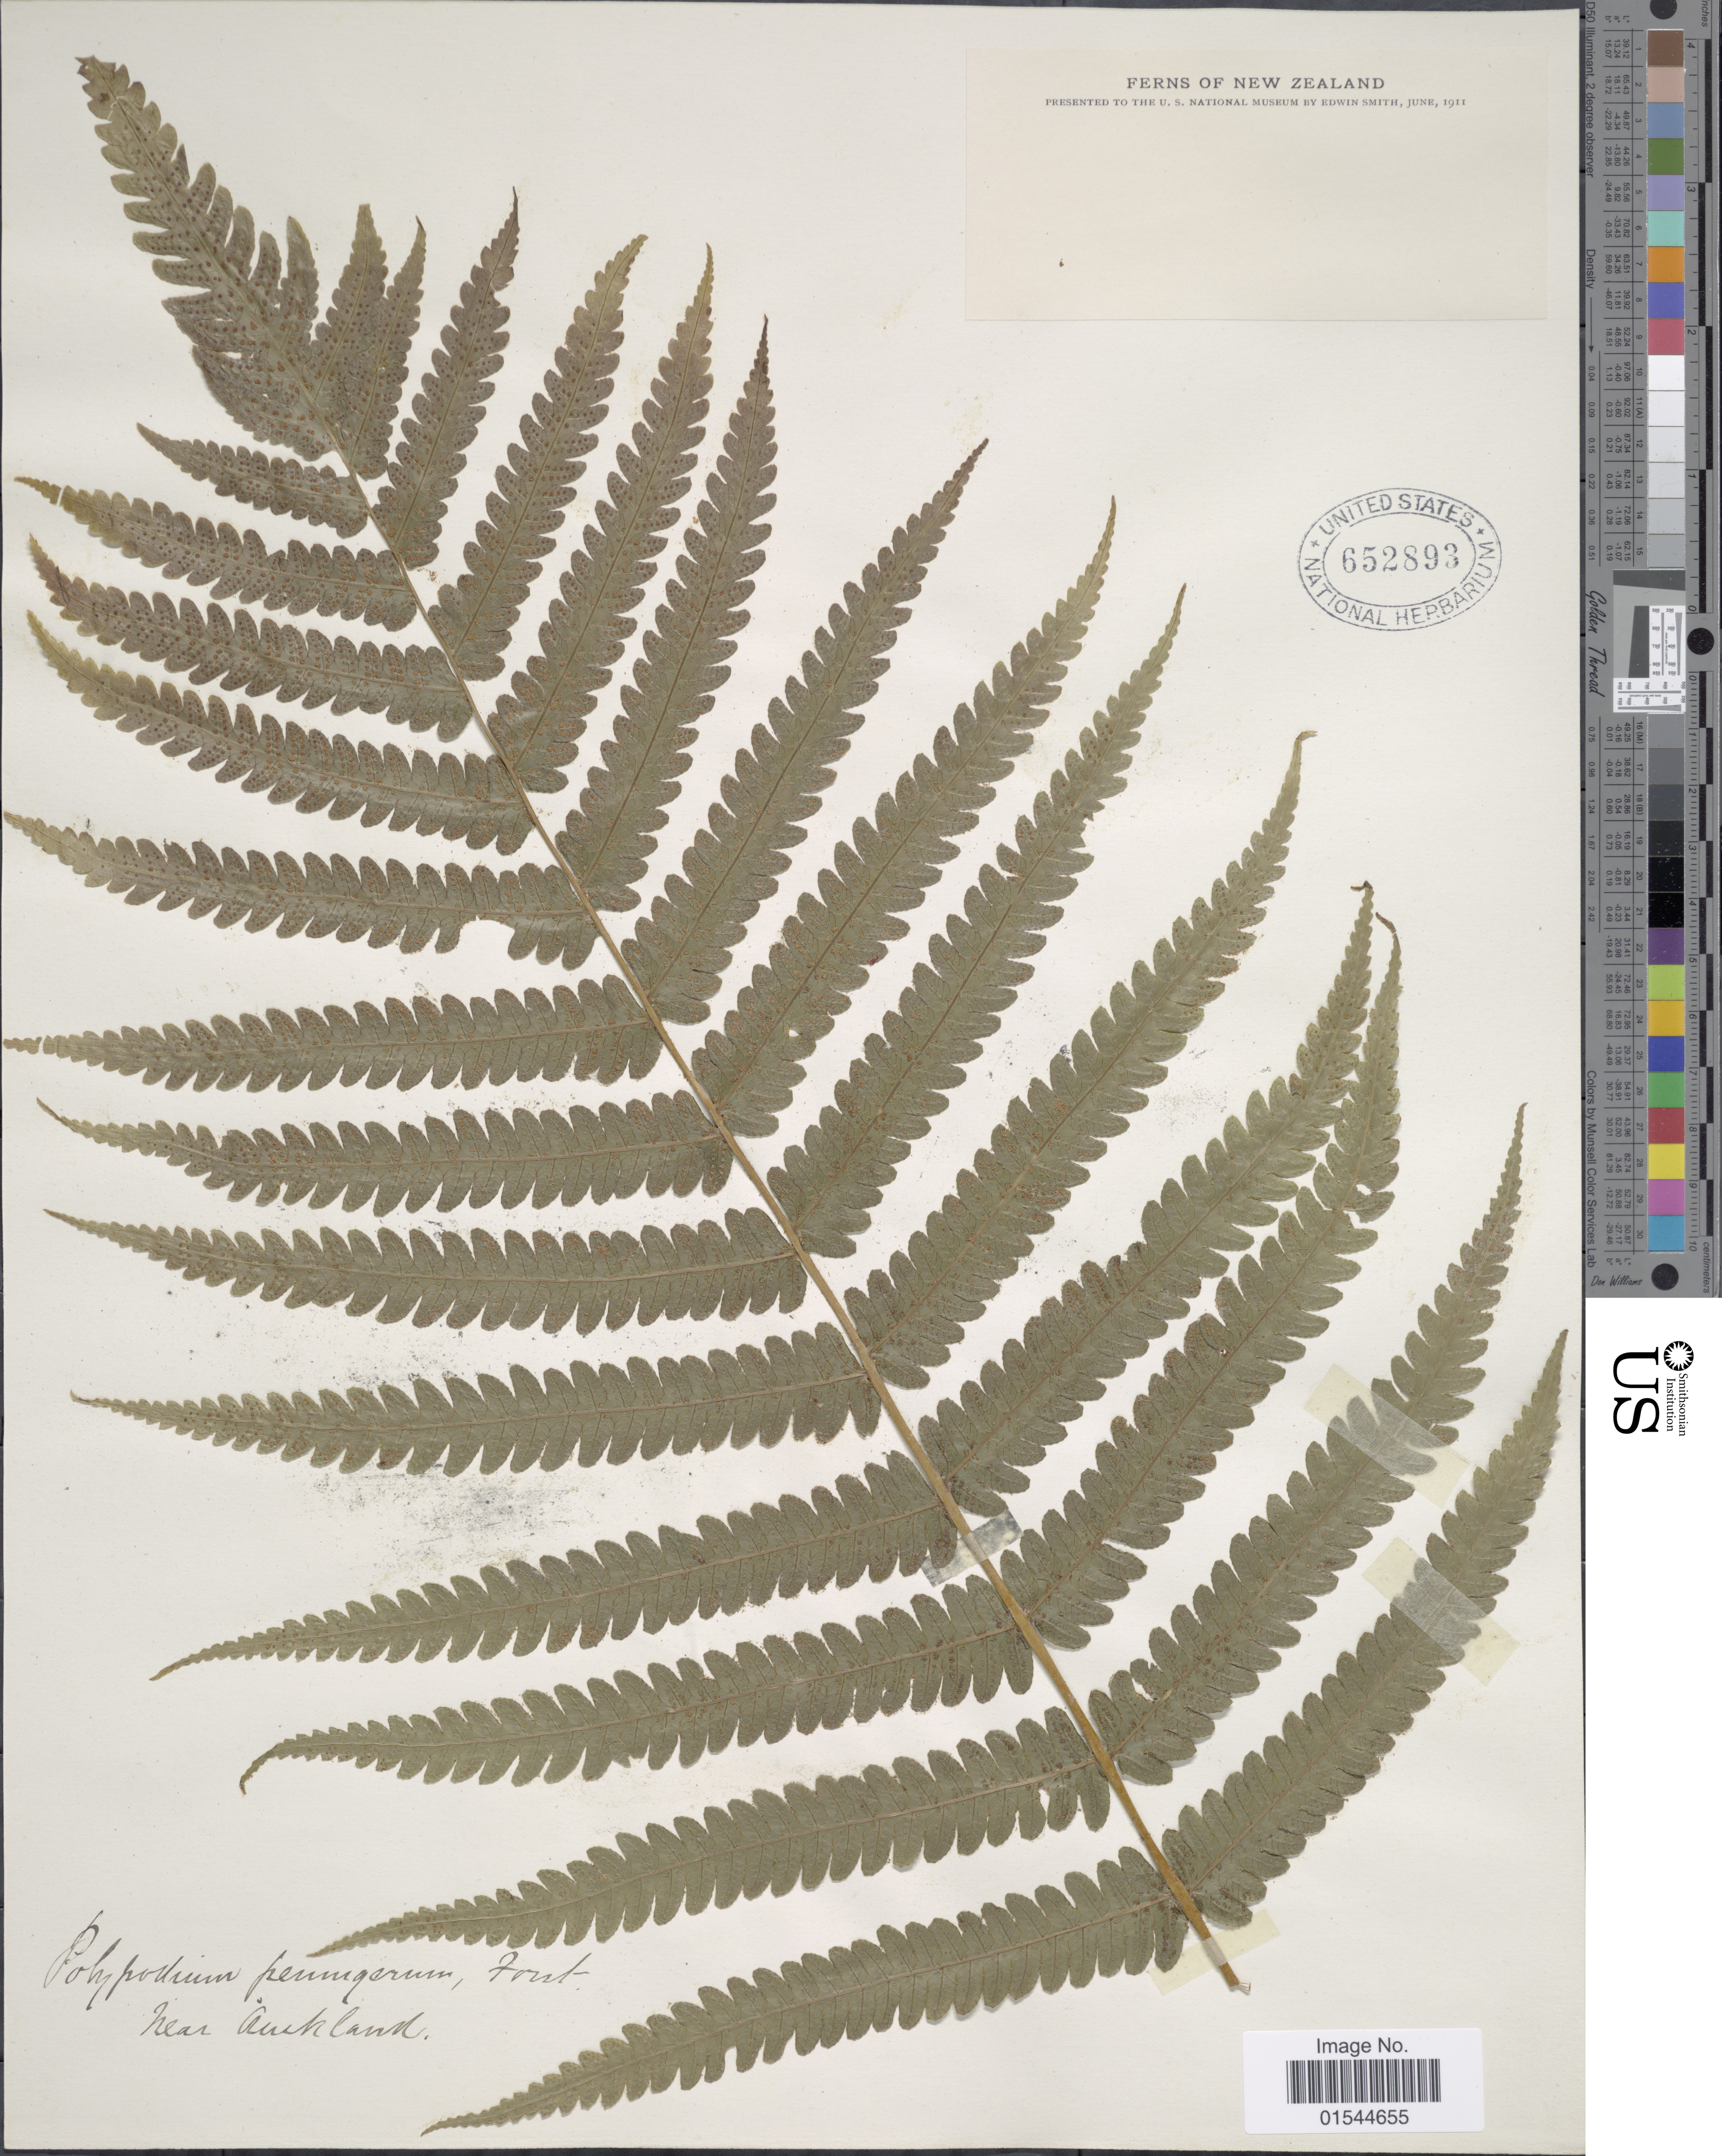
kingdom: Plantae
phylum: Tracheophyta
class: Polypodiopsida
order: Polypodiales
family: Thelypteridaceae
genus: Pneumatopteris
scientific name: Pneumatopteris pennigera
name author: (G. Forst.) Holttum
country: New Zealand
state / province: Auckland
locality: Near Auckland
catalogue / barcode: US 652893